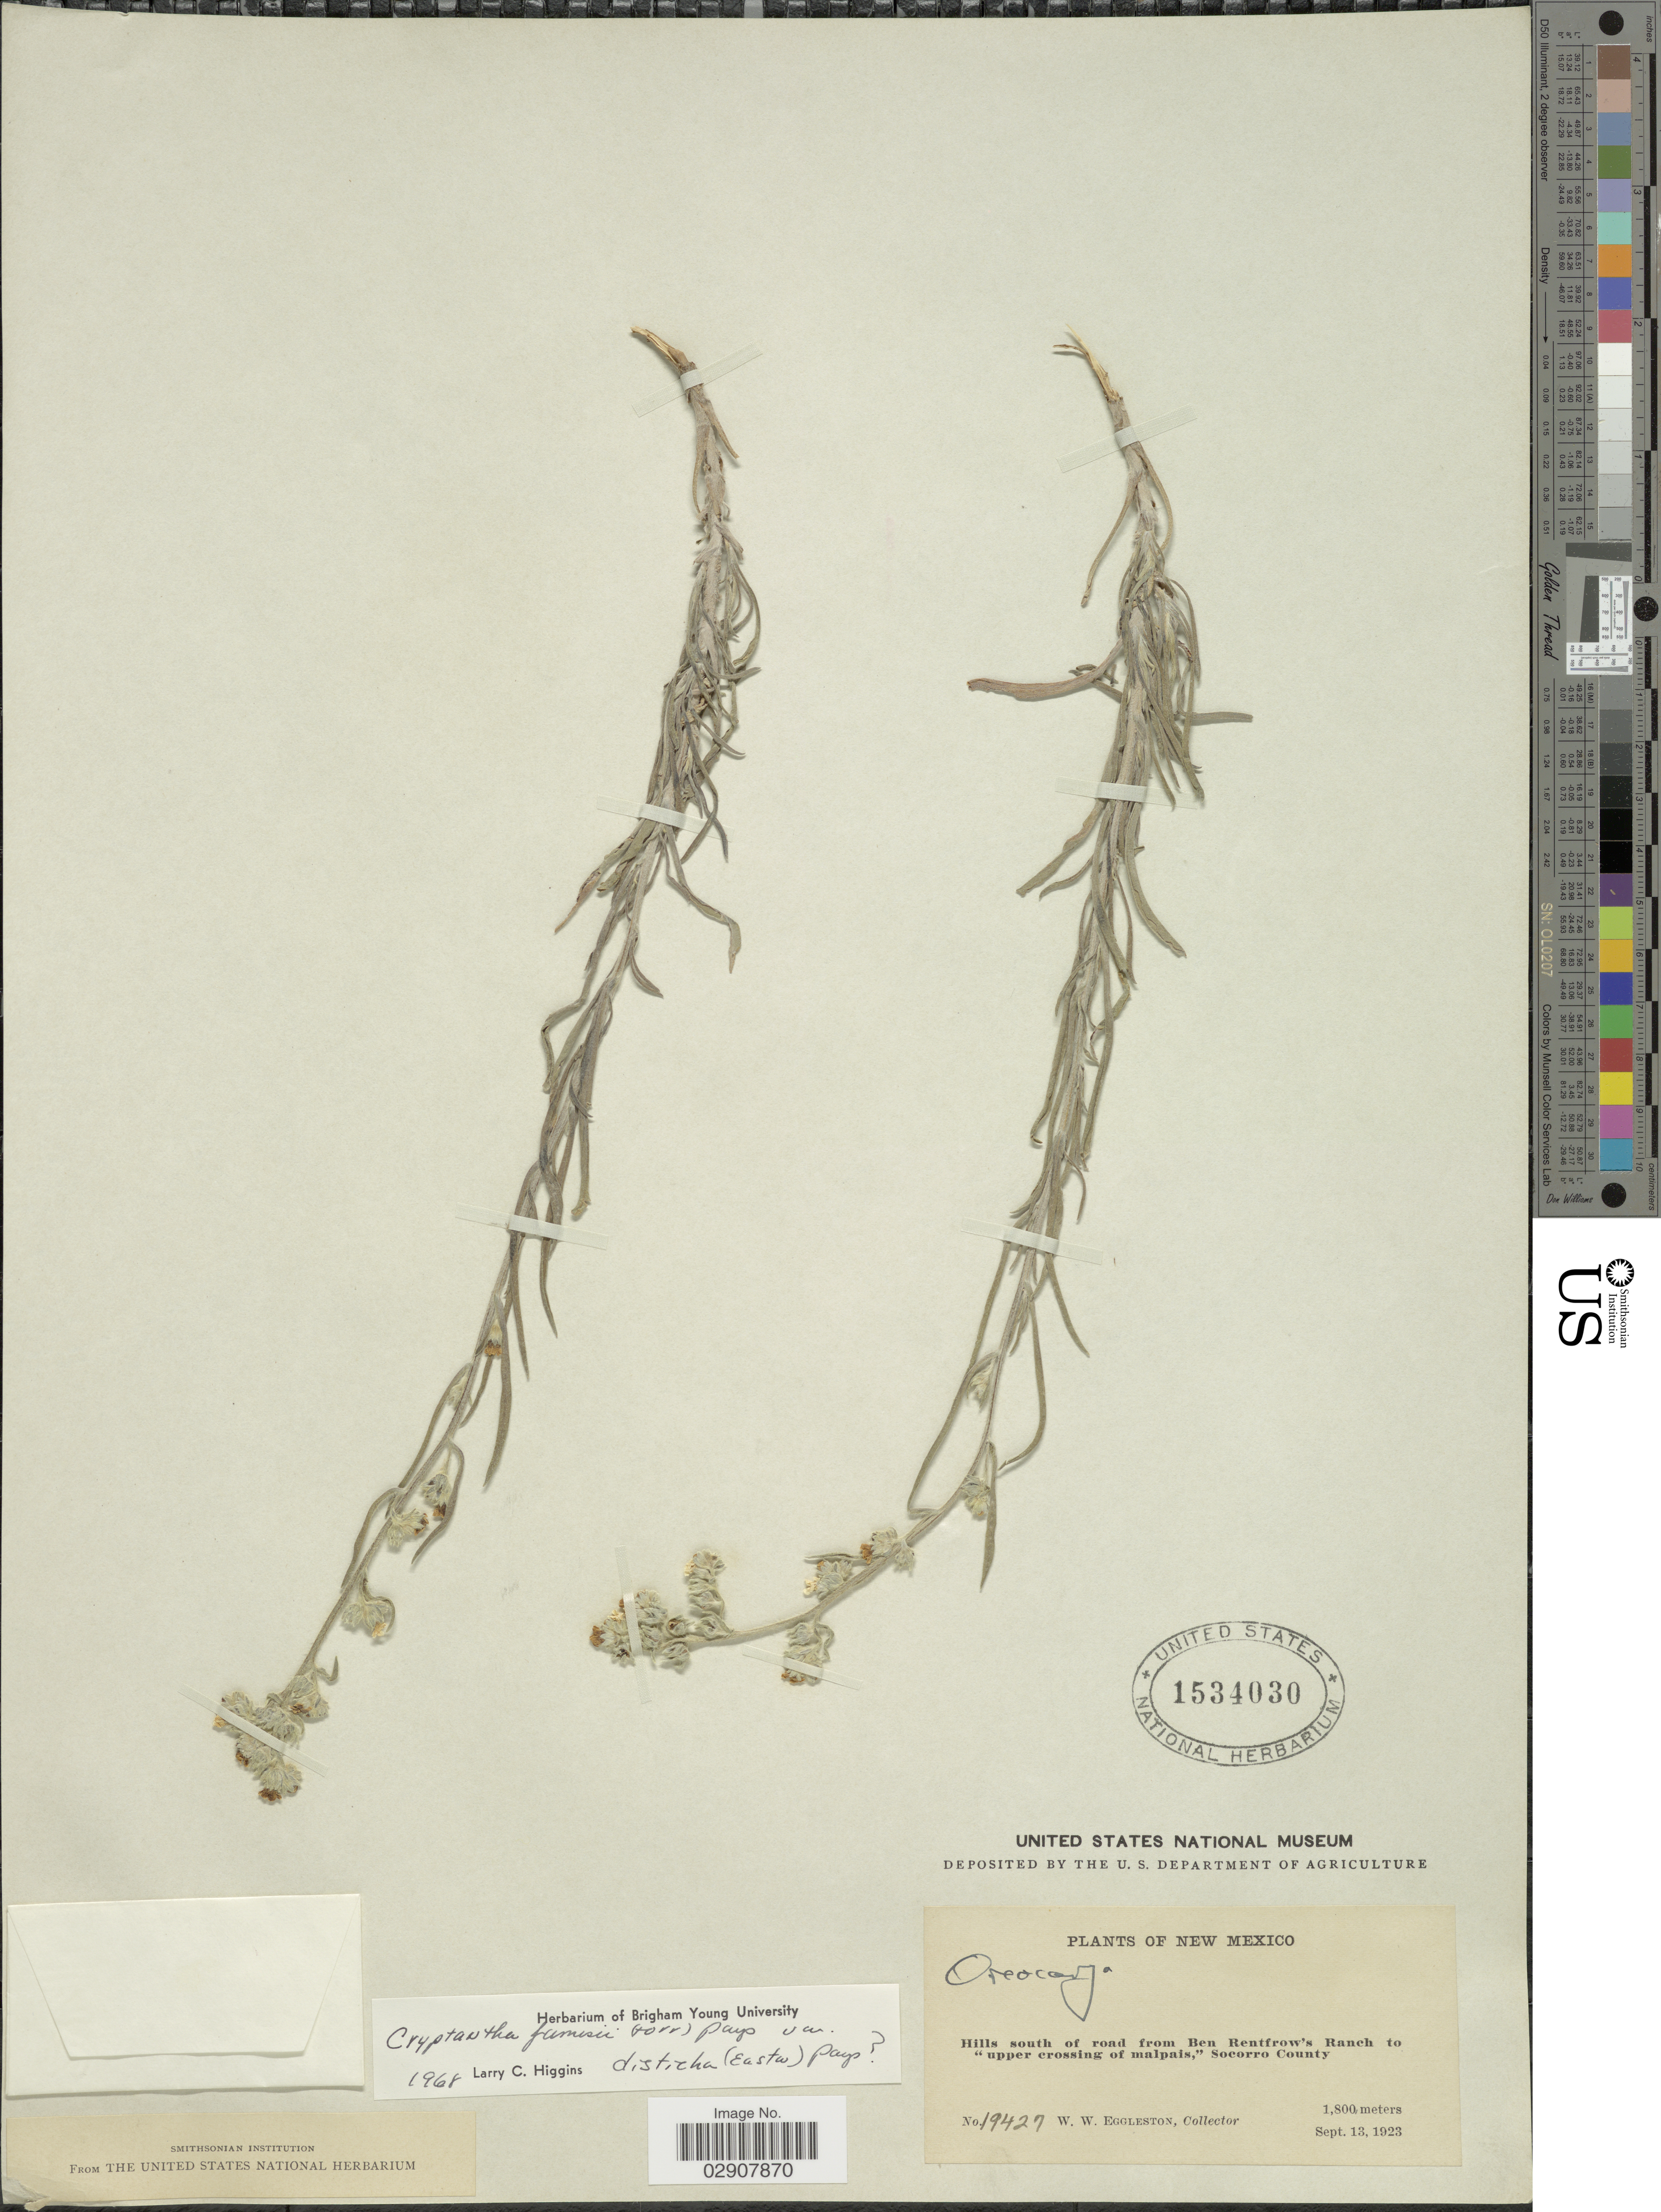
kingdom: Plantae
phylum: Tracheophyta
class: Magnoliopsida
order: Boraginales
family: Boraginaceae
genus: Cryptantha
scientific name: Cryptantha jamesii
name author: (Torr.) Payson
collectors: W. W. Eggleston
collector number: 19427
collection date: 1923-09-13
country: United States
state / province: New Mexico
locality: Hills south of road from Ben Rentfrow's Ranch to "upper crossing of malpais," Socorro County. New Mexico.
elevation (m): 1800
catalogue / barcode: US 1534030